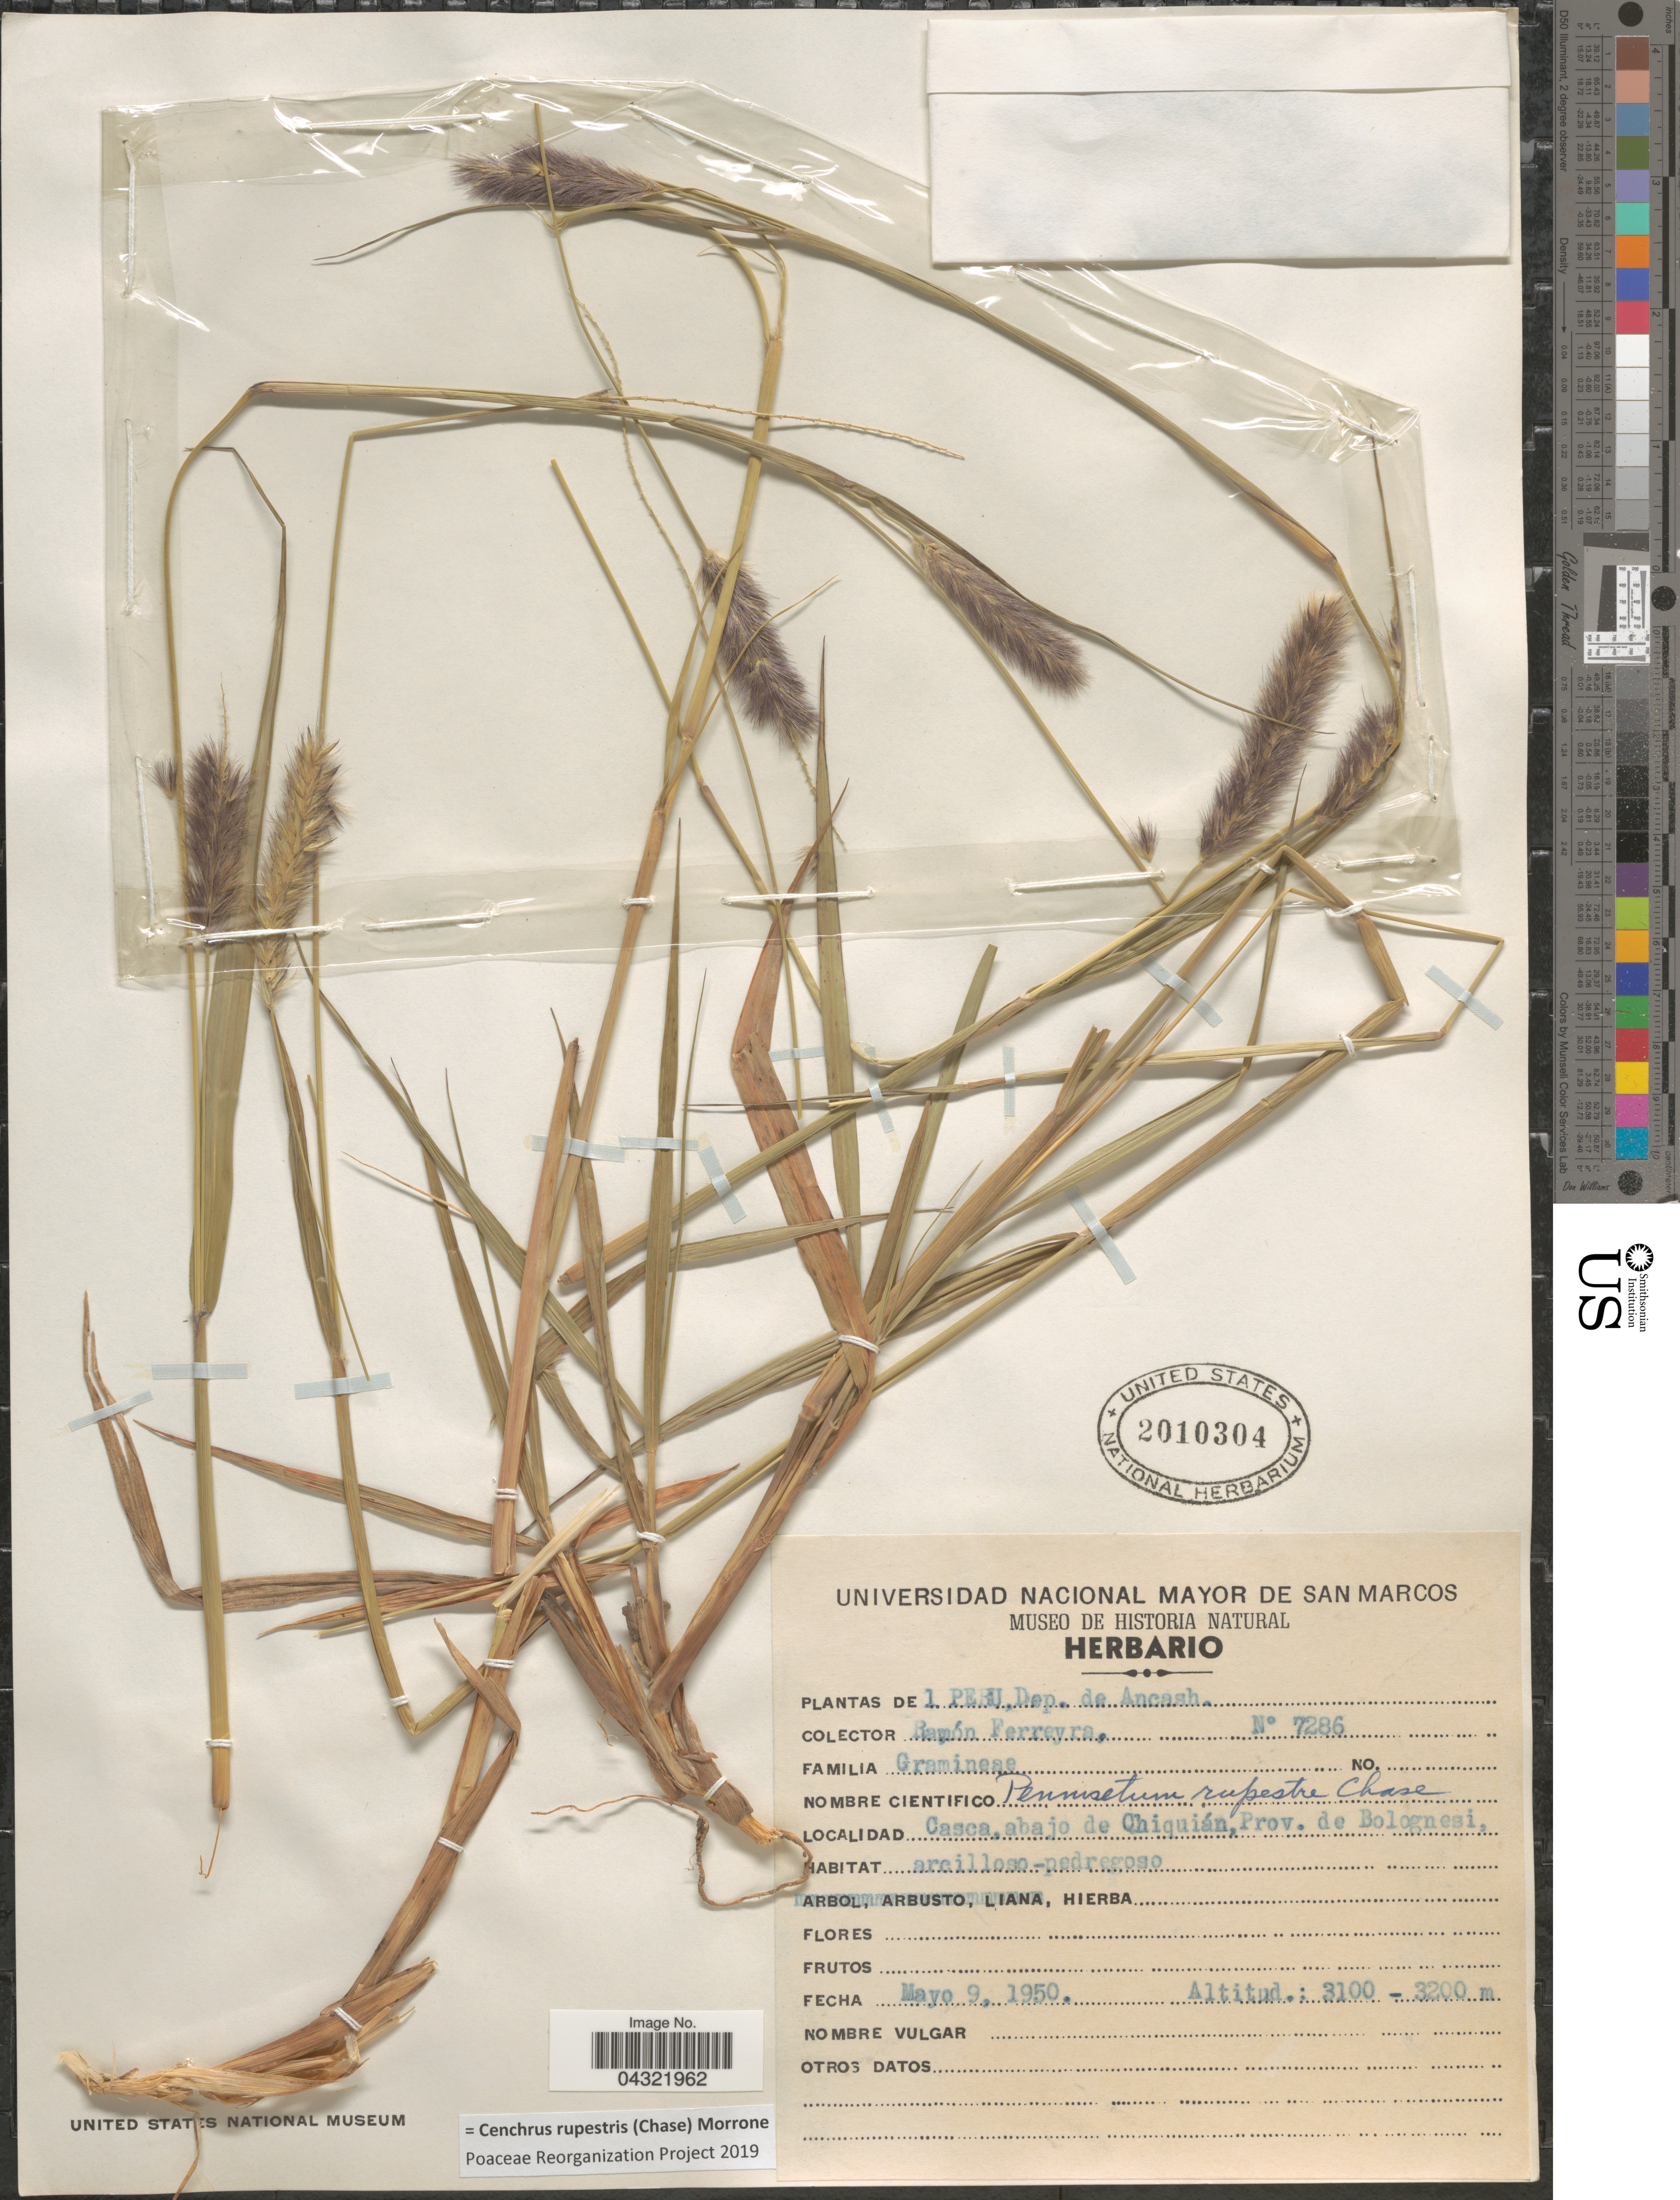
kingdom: Plantae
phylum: Tracheophyta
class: Liliopsida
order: Poales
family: Poaceae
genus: Cenchrus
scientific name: Cenchrus rupestris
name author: (Chase) Morrone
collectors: R. A. Ferreyra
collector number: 7286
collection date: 1950-05-09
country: Peru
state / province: Ancash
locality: Dep. de Ancash. Casca, abajo de Chiquián, Prov. de Bolognesi.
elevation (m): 3100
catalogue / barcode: US 2010304